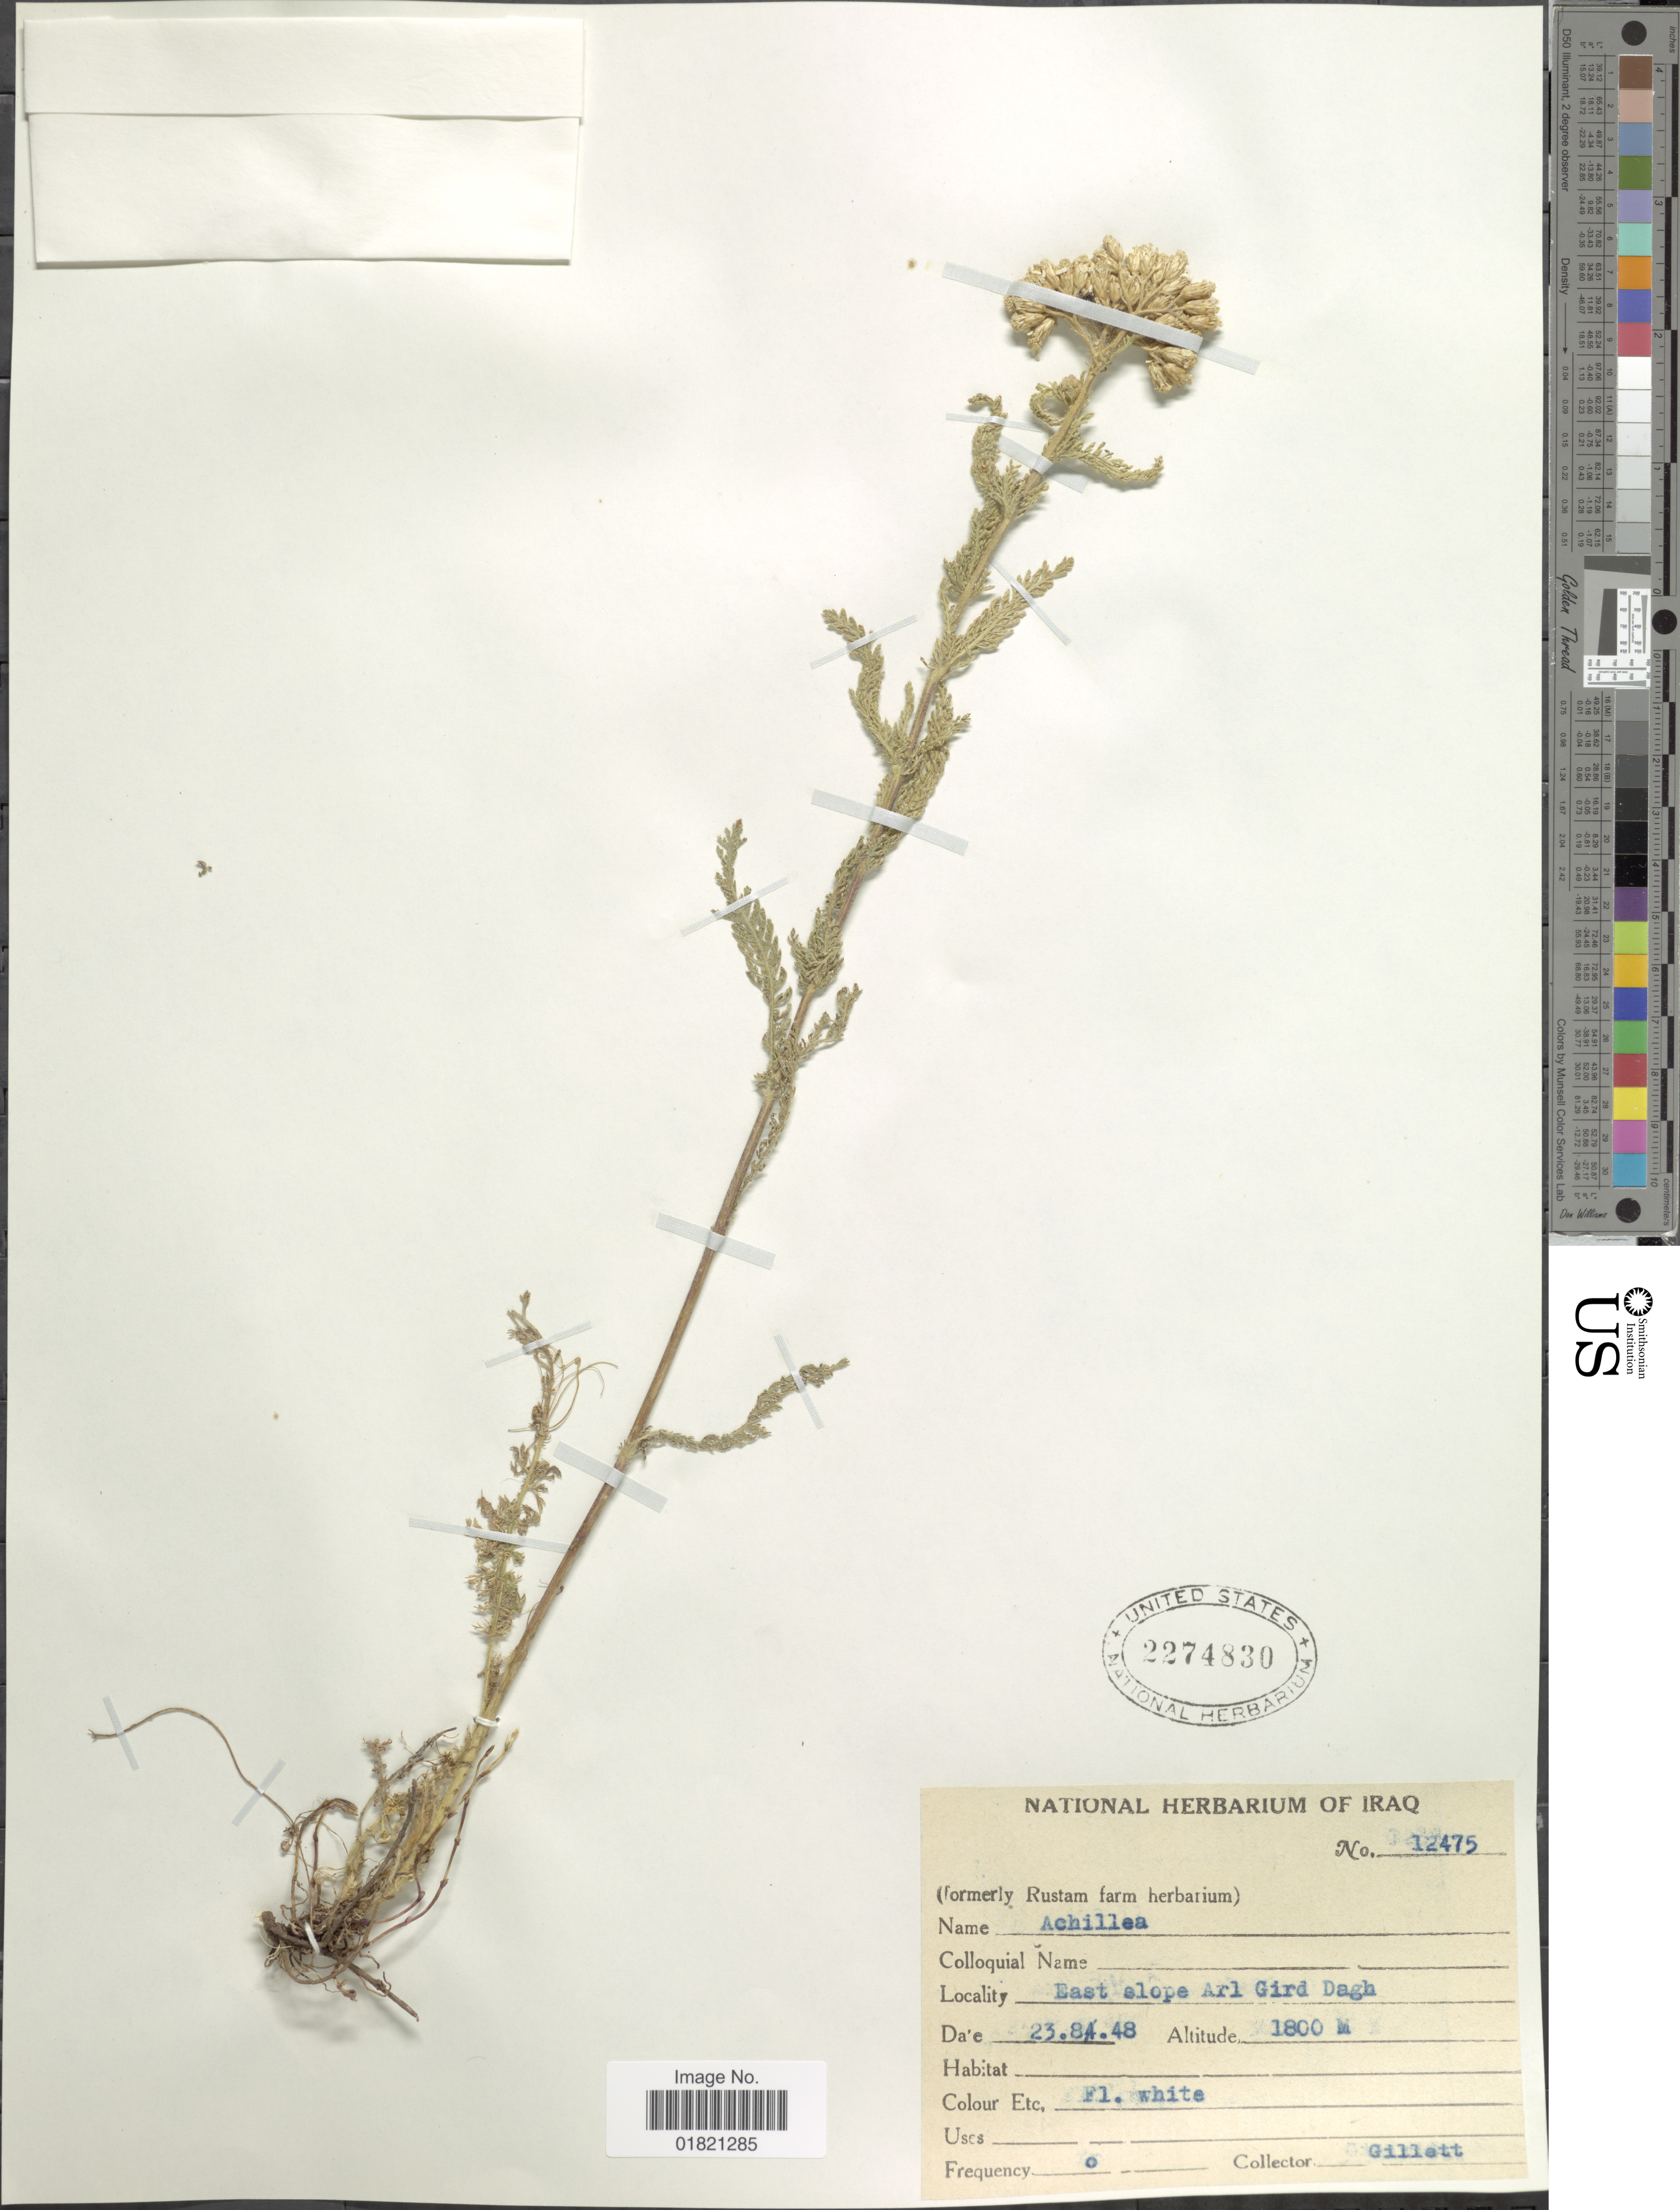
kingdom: Plantae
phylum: Tracheophyta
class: Magnoliopsida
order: Asterales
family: Asteraceae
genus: Achillea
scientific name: Achillea sp.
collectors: Gillett, --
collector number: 12475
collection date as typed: Transcribed d/m/y: 23/8/48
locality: East slope Arl Gird Dagh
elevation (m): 1800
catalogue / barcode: US 2274830